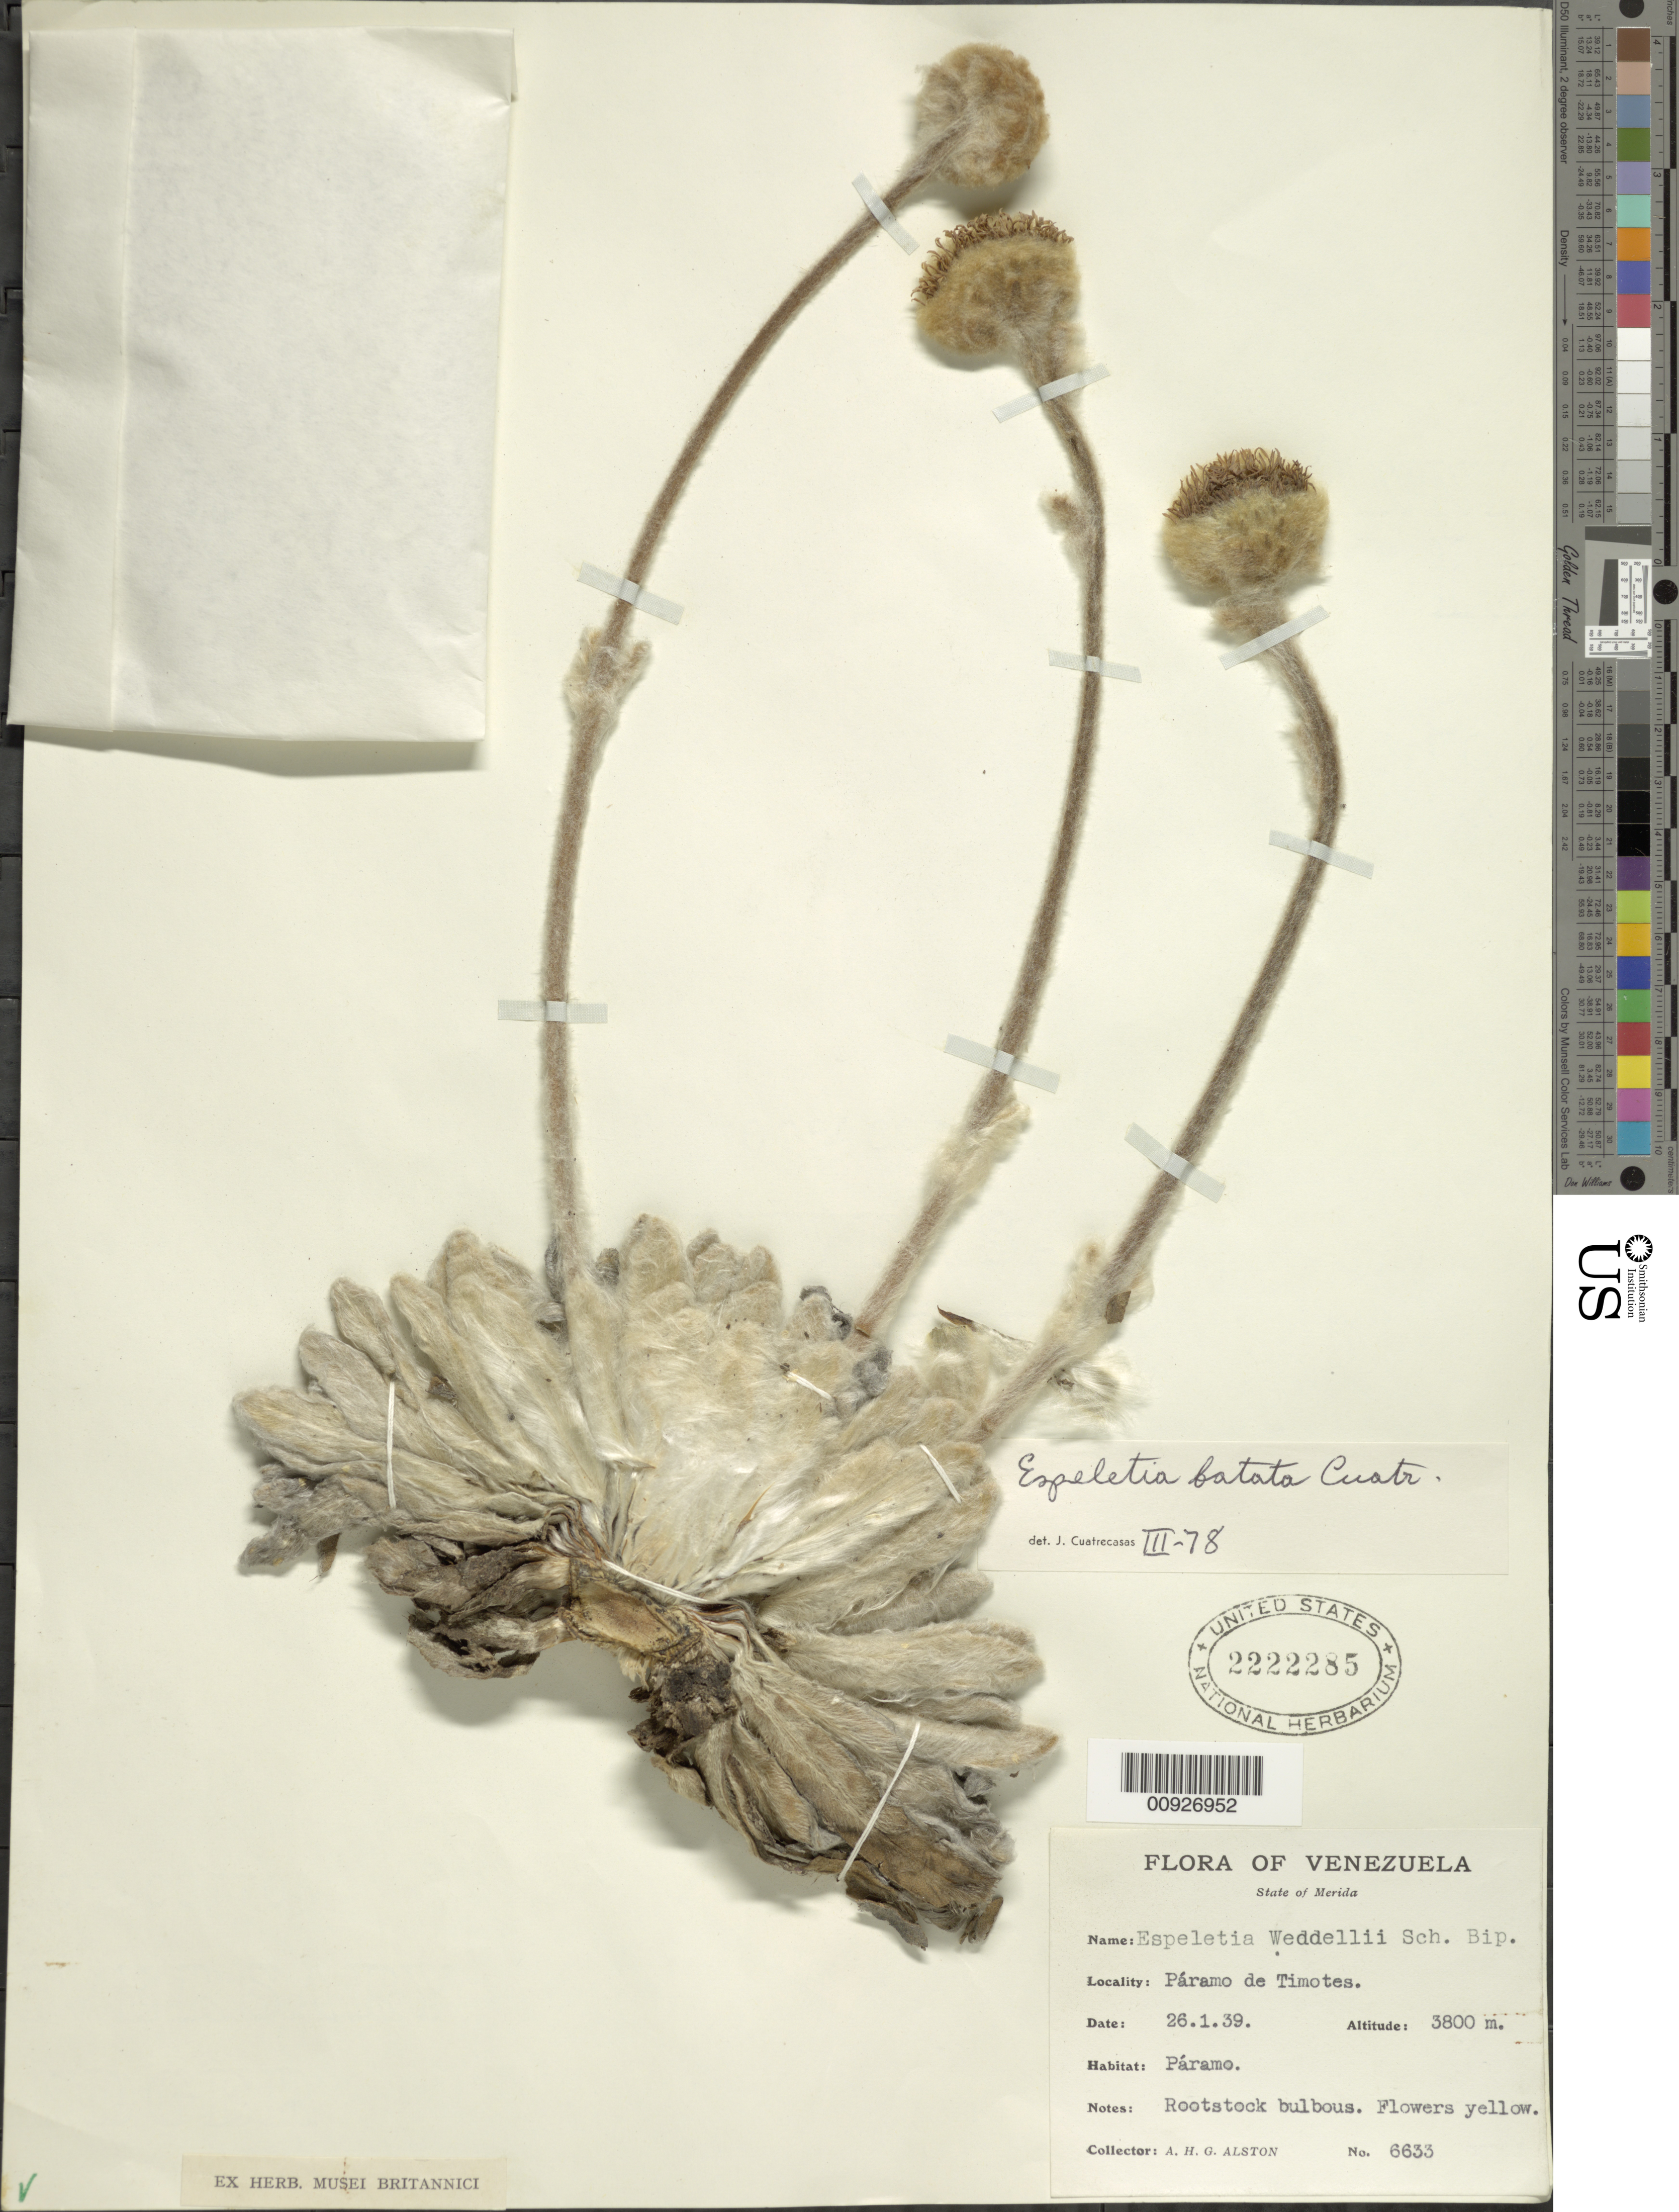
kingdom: Plantae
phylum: Tracheophyta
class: Magnoliopsida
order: Asterales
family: Asteraceae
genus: Espeletia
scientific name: Espeletia batata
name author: Cuatrec.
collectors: A. H. Alston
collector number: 6633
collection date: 1939-01-26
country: Venezuela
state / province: Mérida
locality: Páramo de Timotes.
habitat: Páramo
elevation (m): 3800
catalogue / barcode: US 2222285